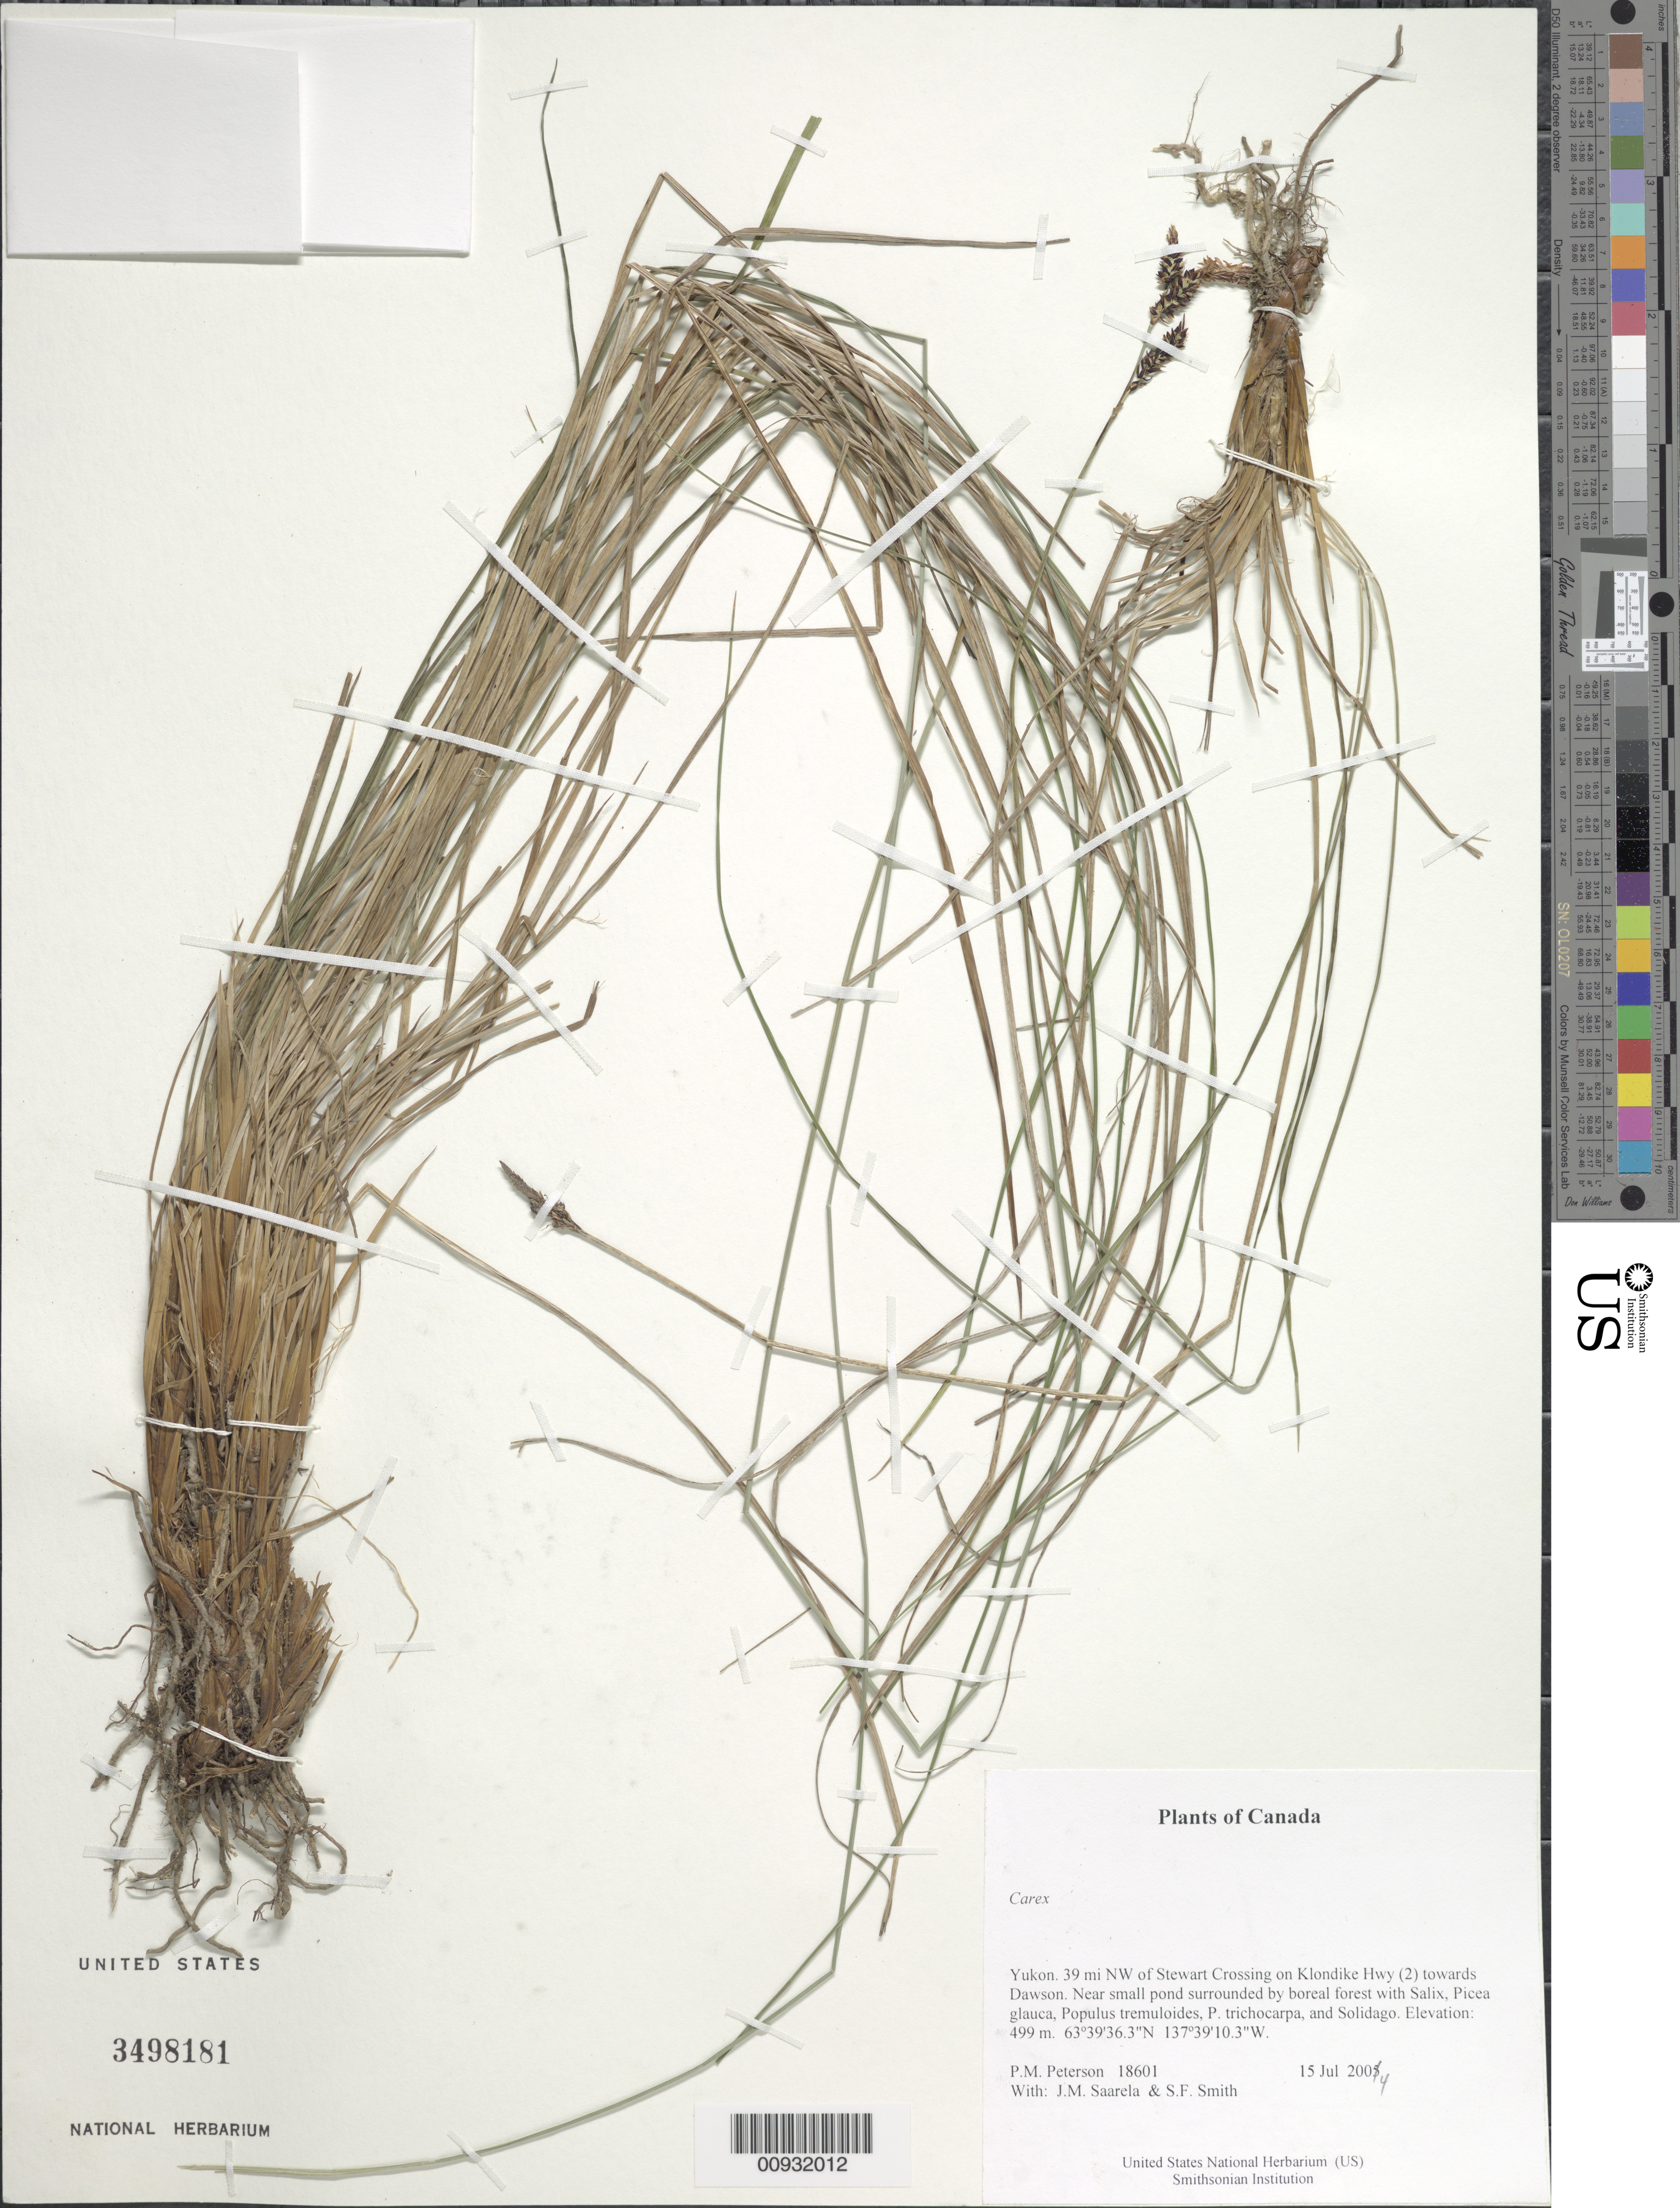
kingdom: Plantae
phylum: Tracheophyta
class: Liliopsida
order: Poales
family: Cyperaceae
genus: Carex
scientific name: Carex sp.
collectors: P. M. Peterson, J. Saarela & S.F. Smith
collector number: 18601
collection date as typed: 15 Jul 2004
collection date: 2004-07-15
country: Canada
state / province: Yukon Territory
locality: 39 mi NW of Stewart Crossing on Klondike Hwy (2) towards Dawson. Near small pond surrounded by boreal forest with Salix, Picea glauca, Populus tremuloides, P. trichocarpa, and Solidago.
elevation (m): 499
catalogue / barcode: US 3498181